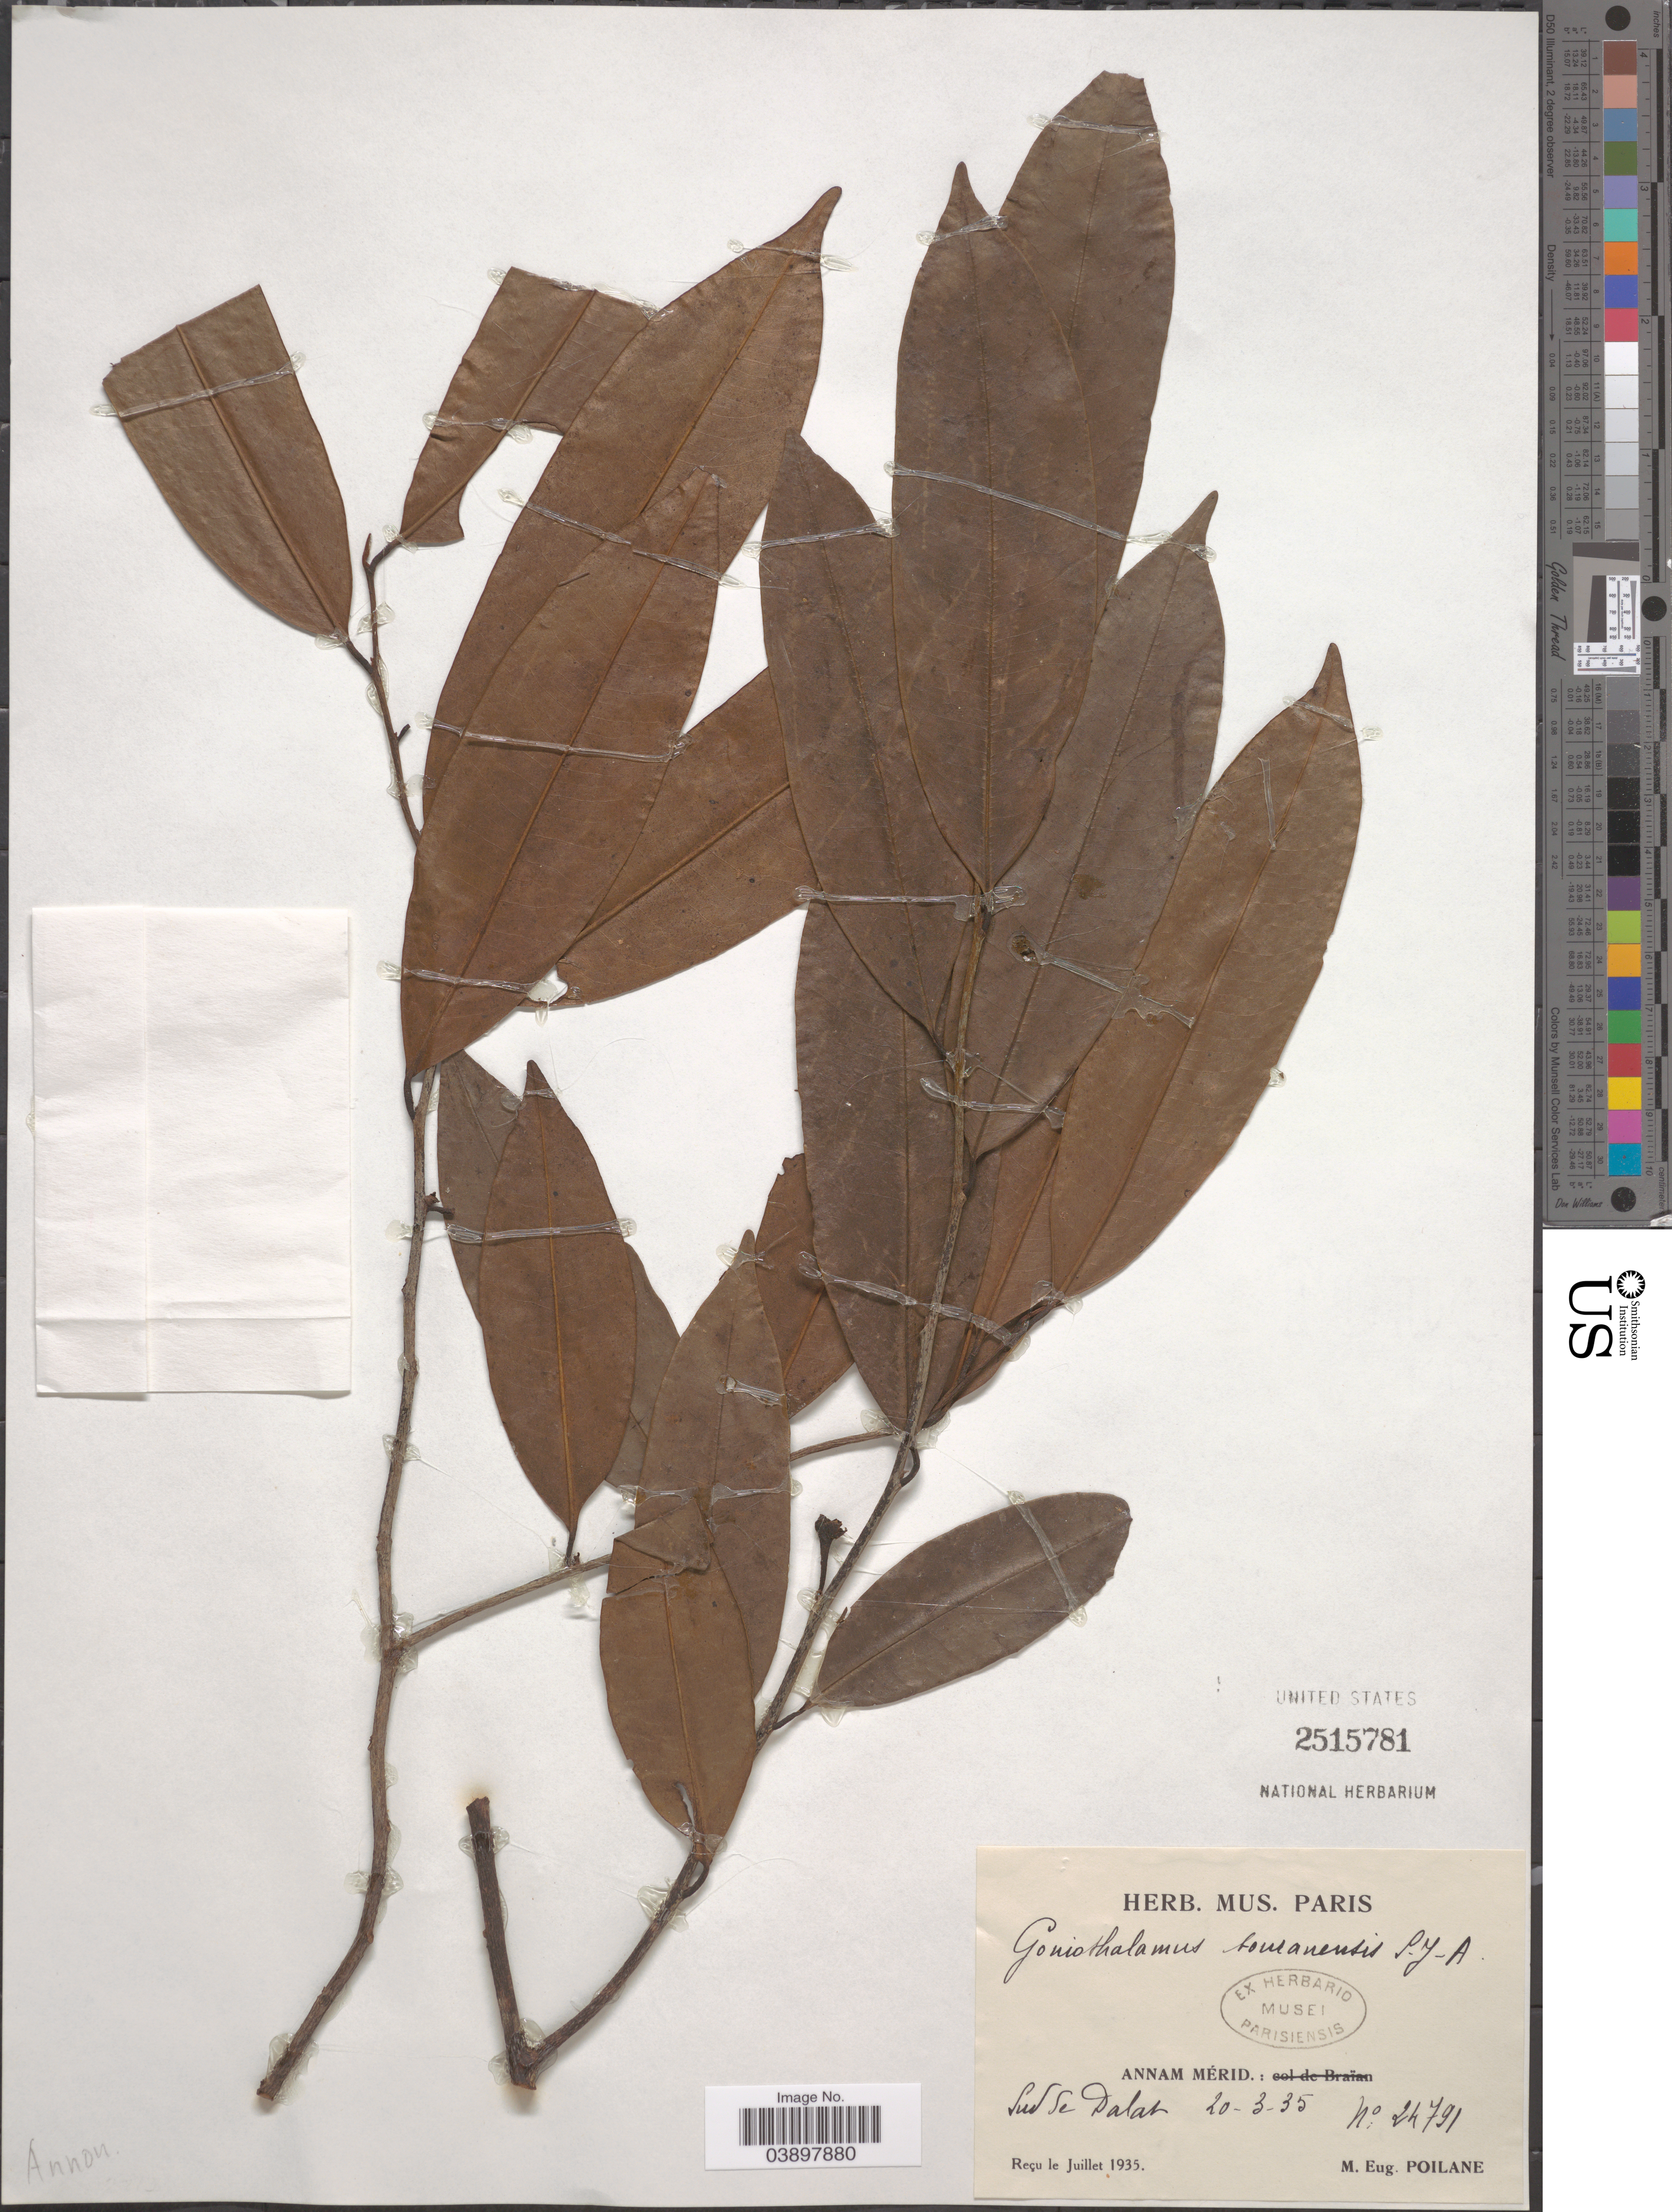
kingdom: Plantae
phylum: Tracheophyta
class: Magnoliopsida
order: Magnoliales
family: Annonaceae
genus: Goniothalamus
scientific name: Goniothalamus touranensis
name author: Ast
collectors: E. Poilane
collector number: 24791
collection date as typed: Transcribed d/m/y: 20/3/35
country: Vietnam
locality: Annam Mérid. Sud de Dalat.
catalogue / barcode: US 2515781